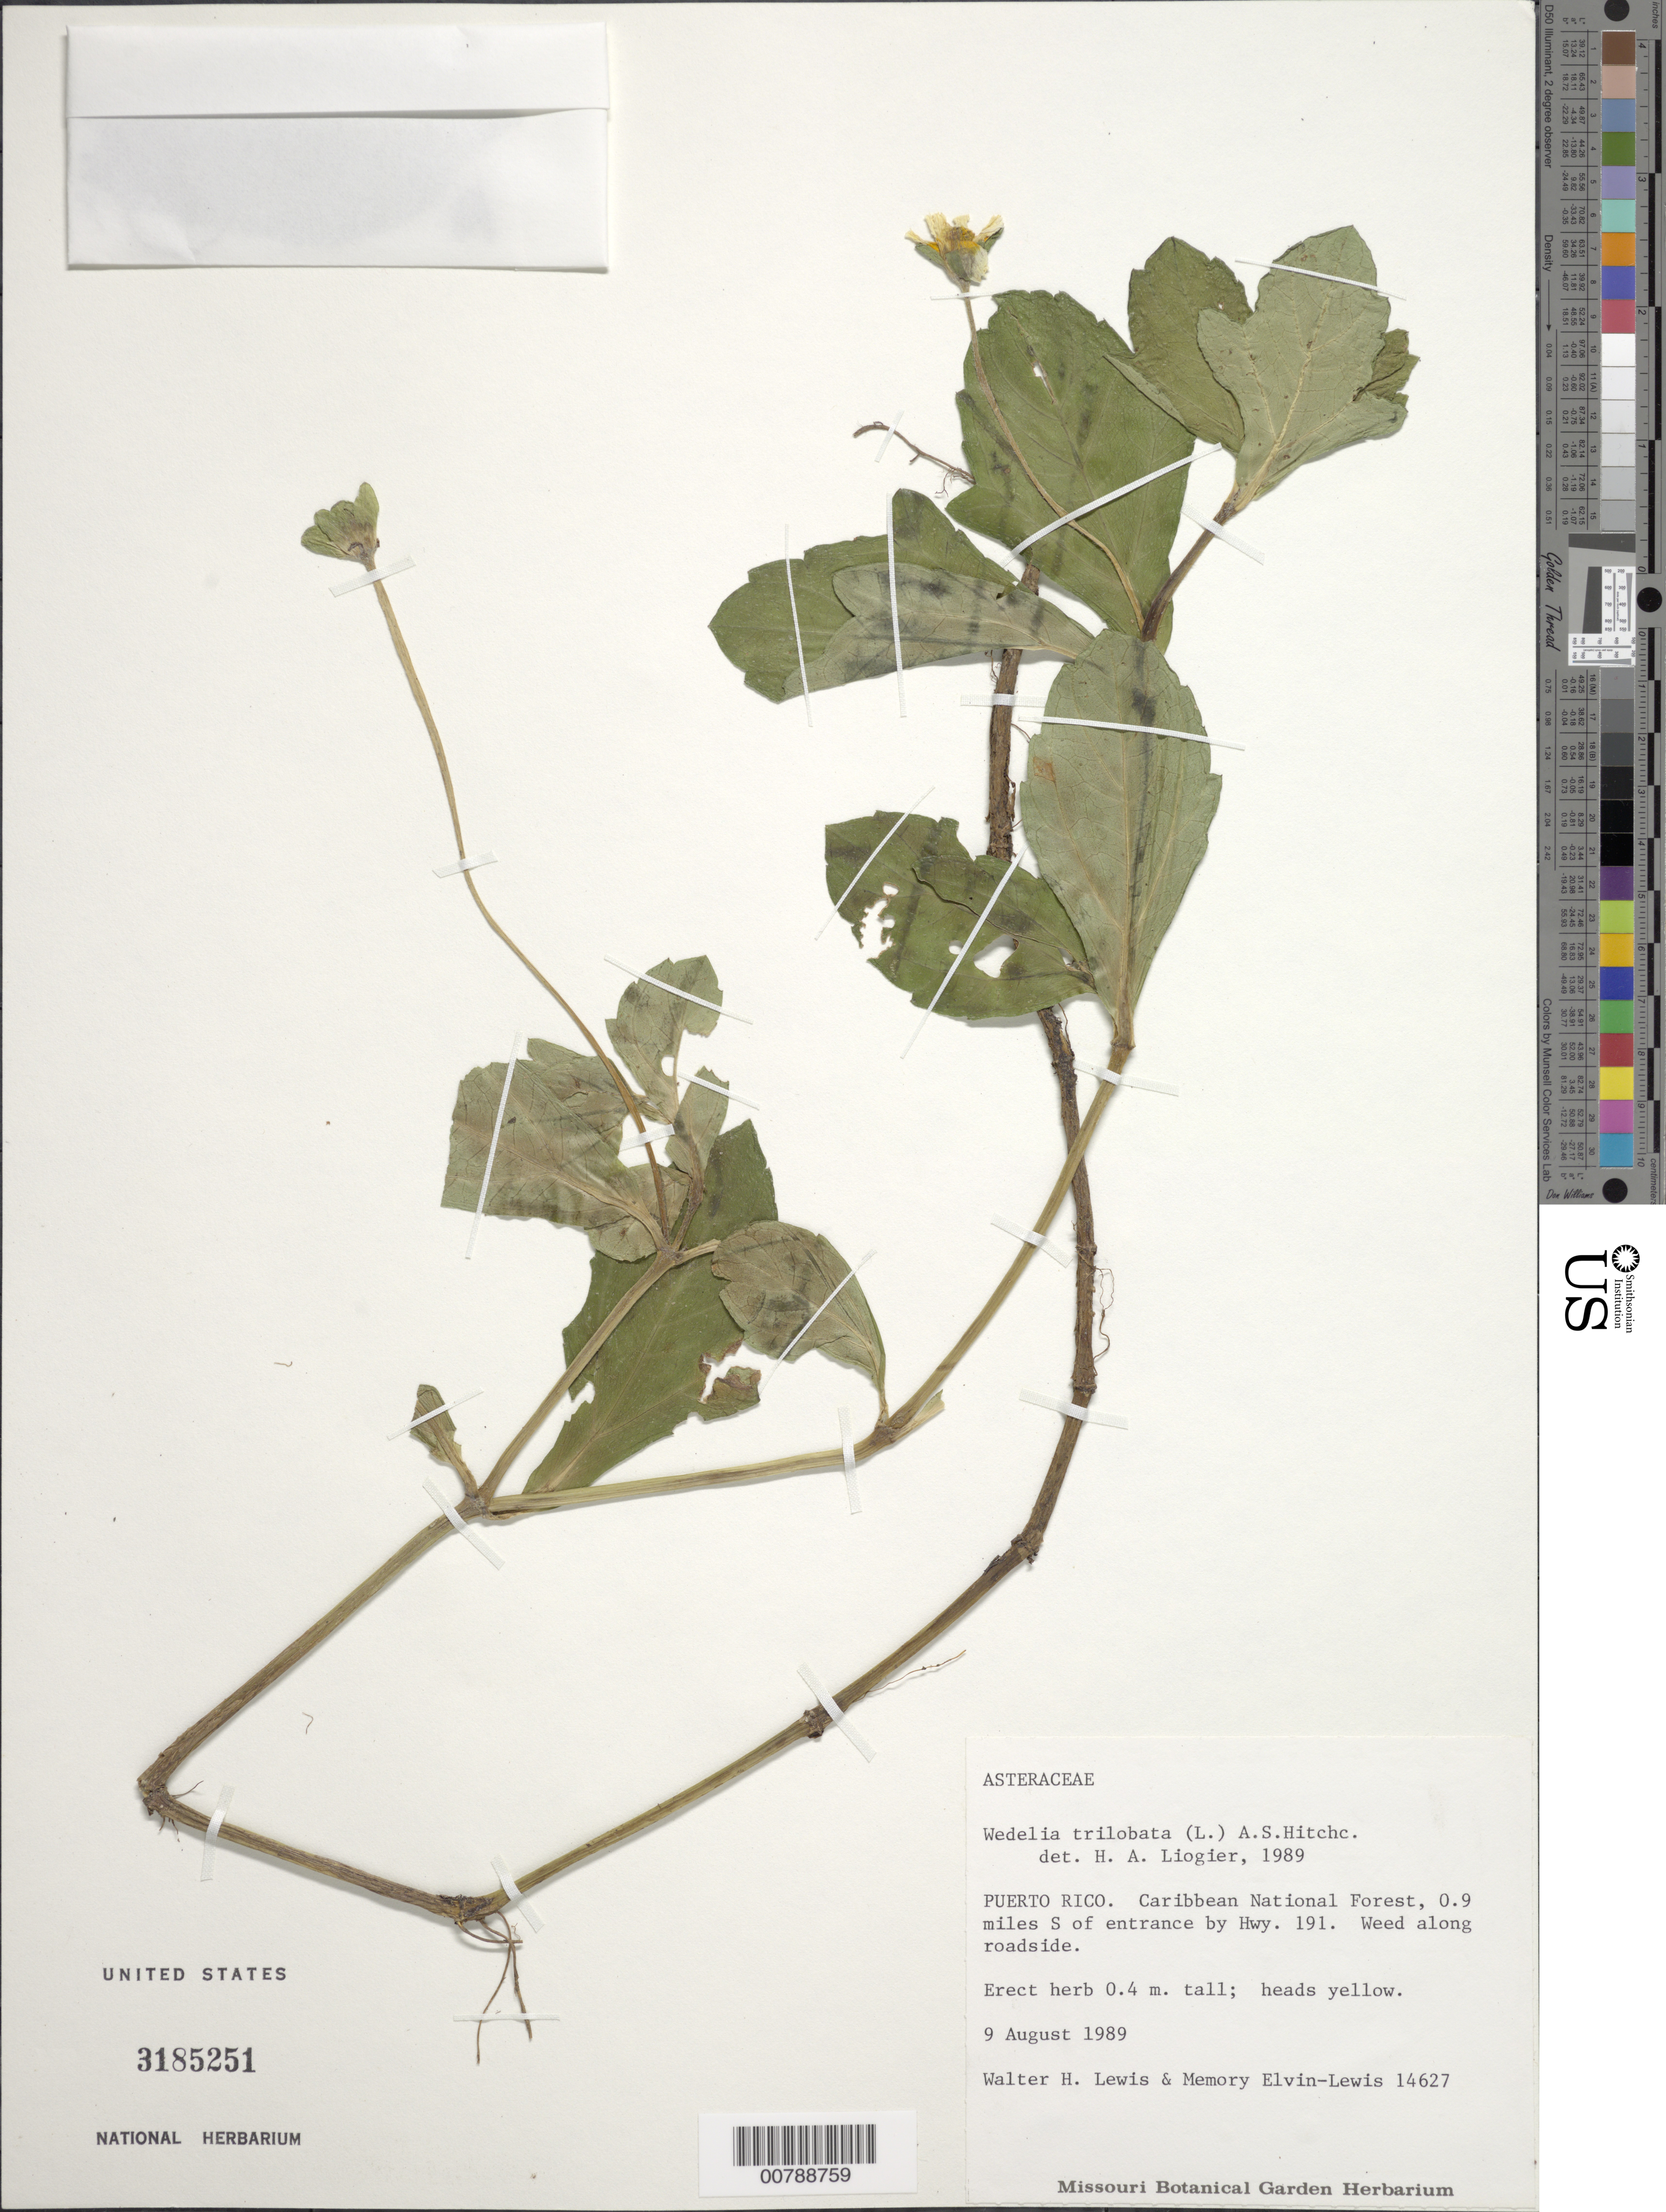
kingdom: Plantae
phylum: Tracheophyta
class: Magnoliopsida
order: Asterales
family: Asteraceae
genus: Sphagneticola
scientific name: Sphagneticola trilobata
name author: (L.) Pruski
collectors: W. H. Lewis & M. E. Lewis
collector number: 14627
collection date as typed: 09 Aug 1989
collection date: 1989-08-09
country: Puerto Rico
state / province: Luquillo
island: Puerto Rico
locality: Caribbean National Forest, 0.9 miles S of entrance by Hwy 191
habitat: Along roadside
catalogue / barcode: US 3185251